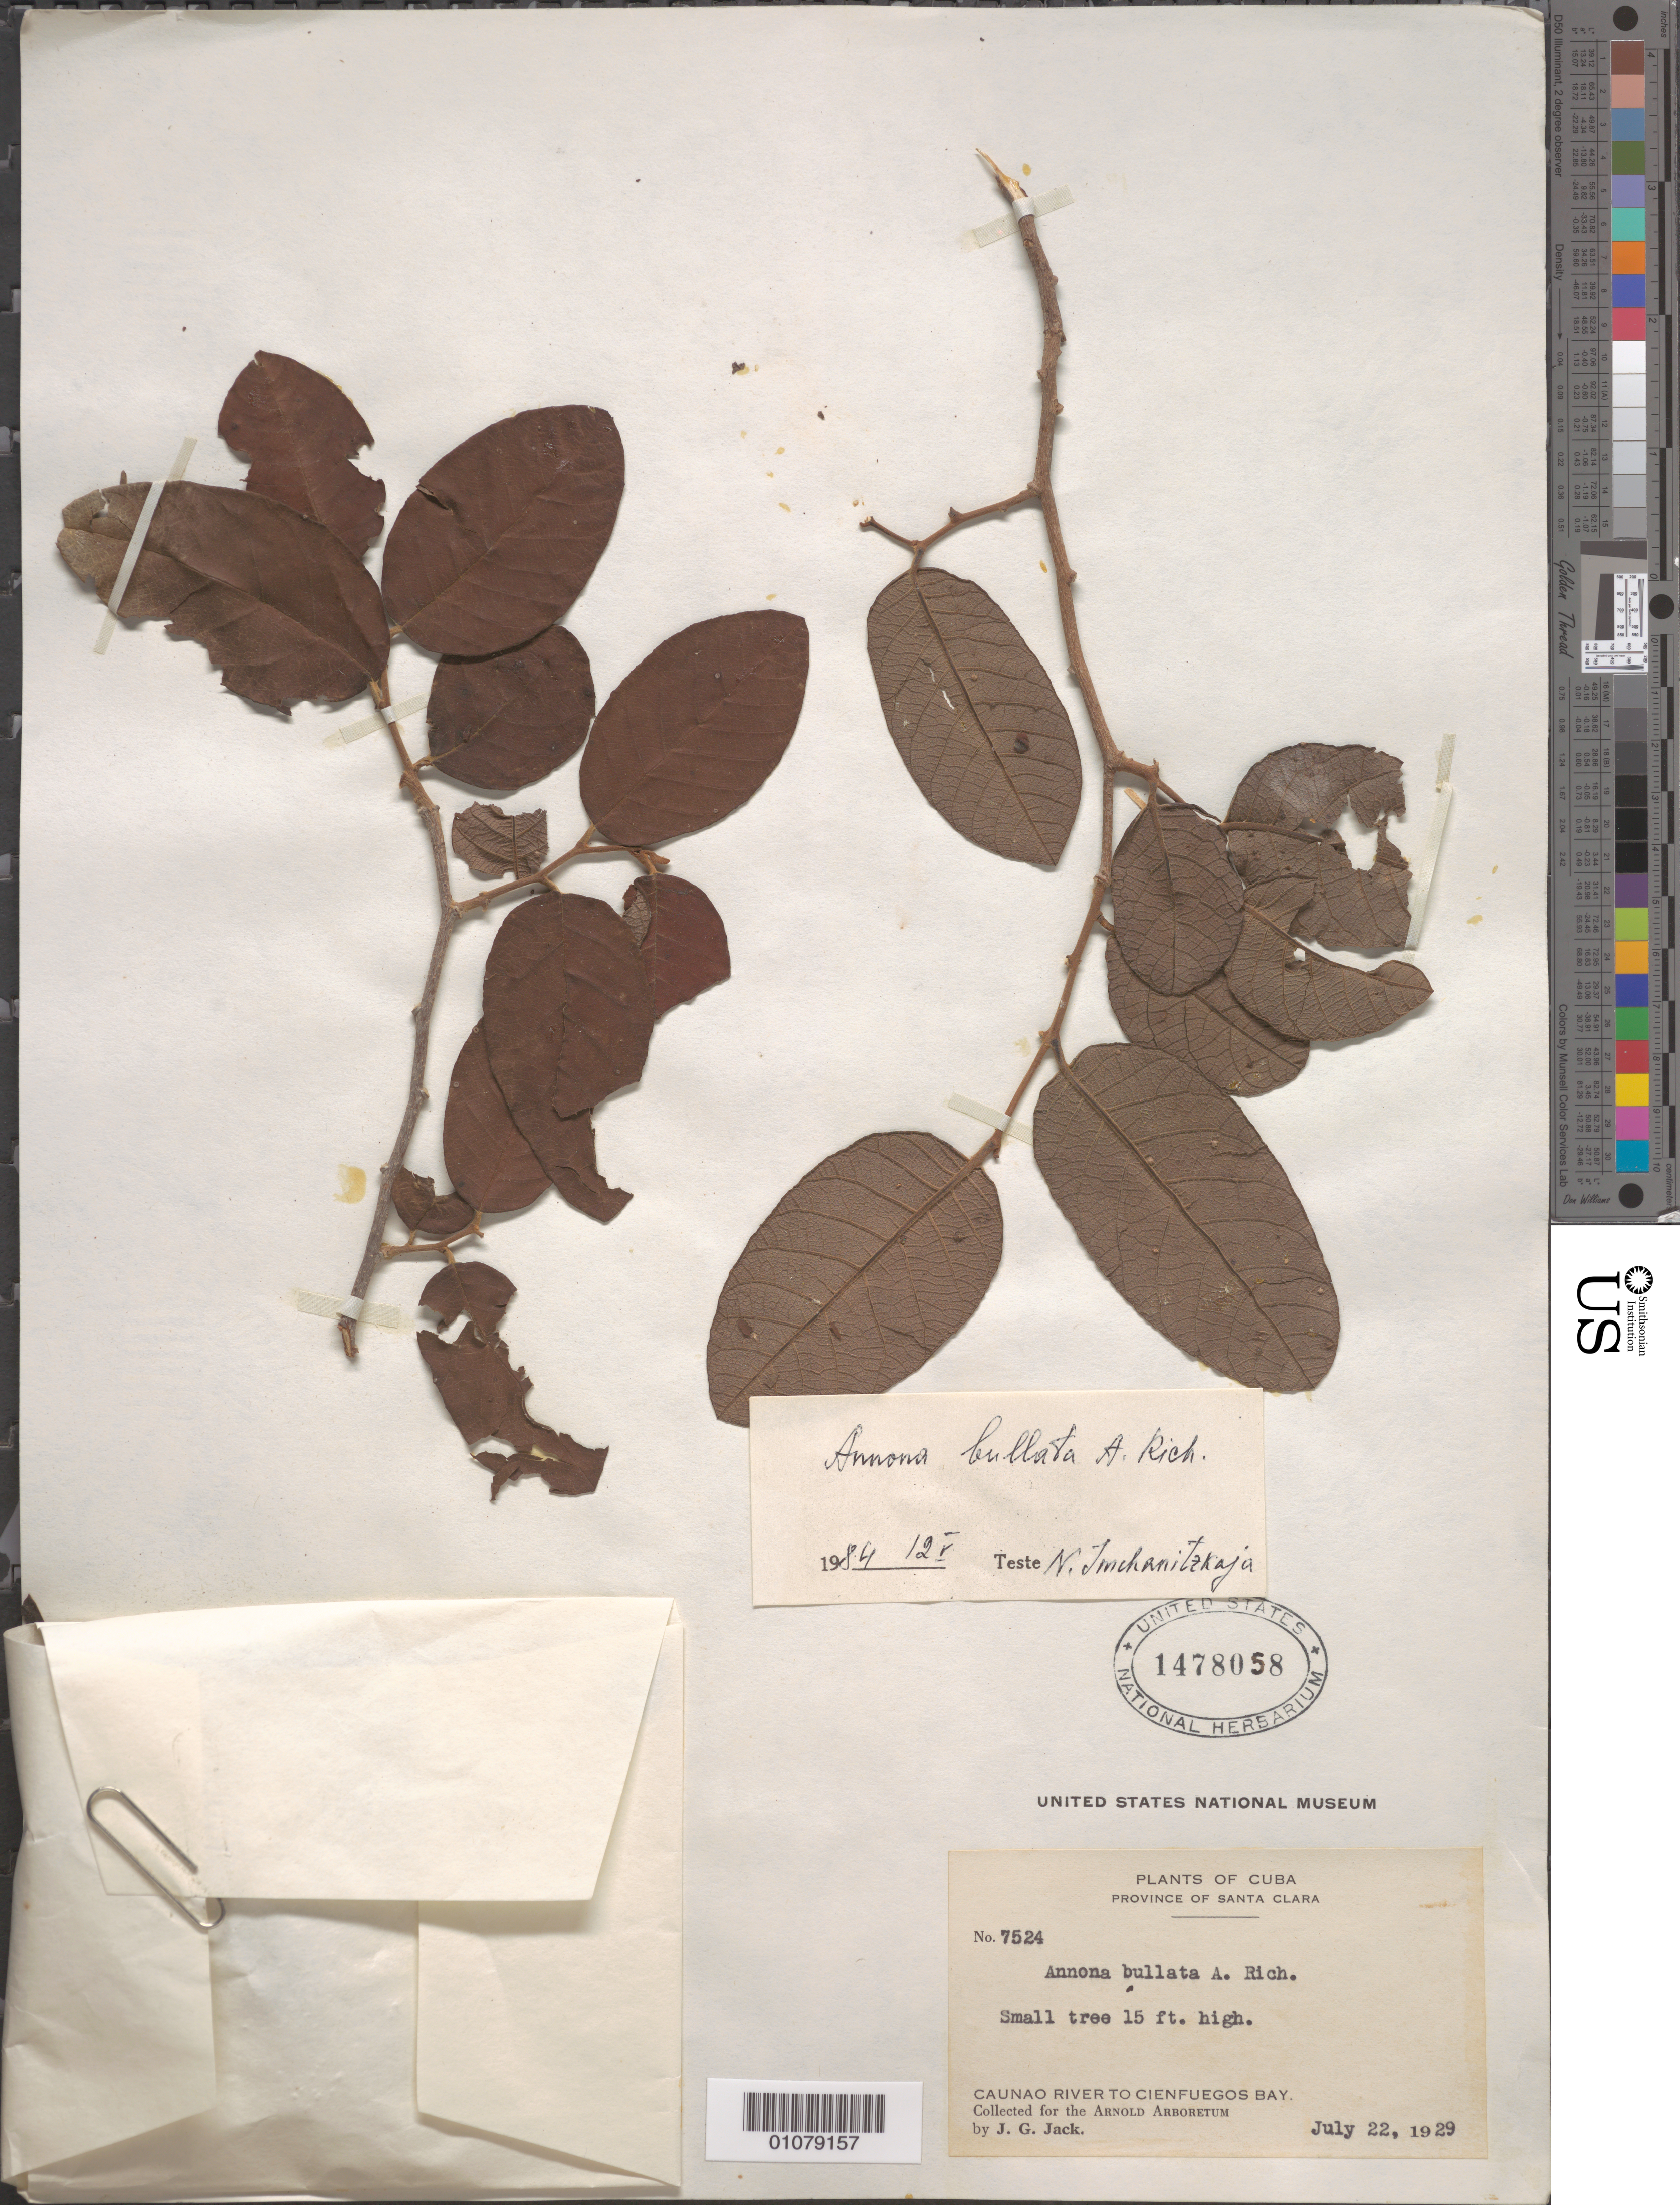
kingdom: Plantae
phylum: Tracheophyta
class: Magnoliopsida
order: Magnoliales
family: Annonaceae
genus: Annona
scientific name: Annona bullata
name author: A. Rich.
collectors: J. G. Jack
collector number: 7524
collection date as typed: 22 Jul 1929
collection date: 1929-07-22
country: Cuba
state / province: Cienfuegos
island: Cuba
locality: Province of Santa Clara, Caunao River to Cienfuegos Bay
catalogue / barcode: US 1478058